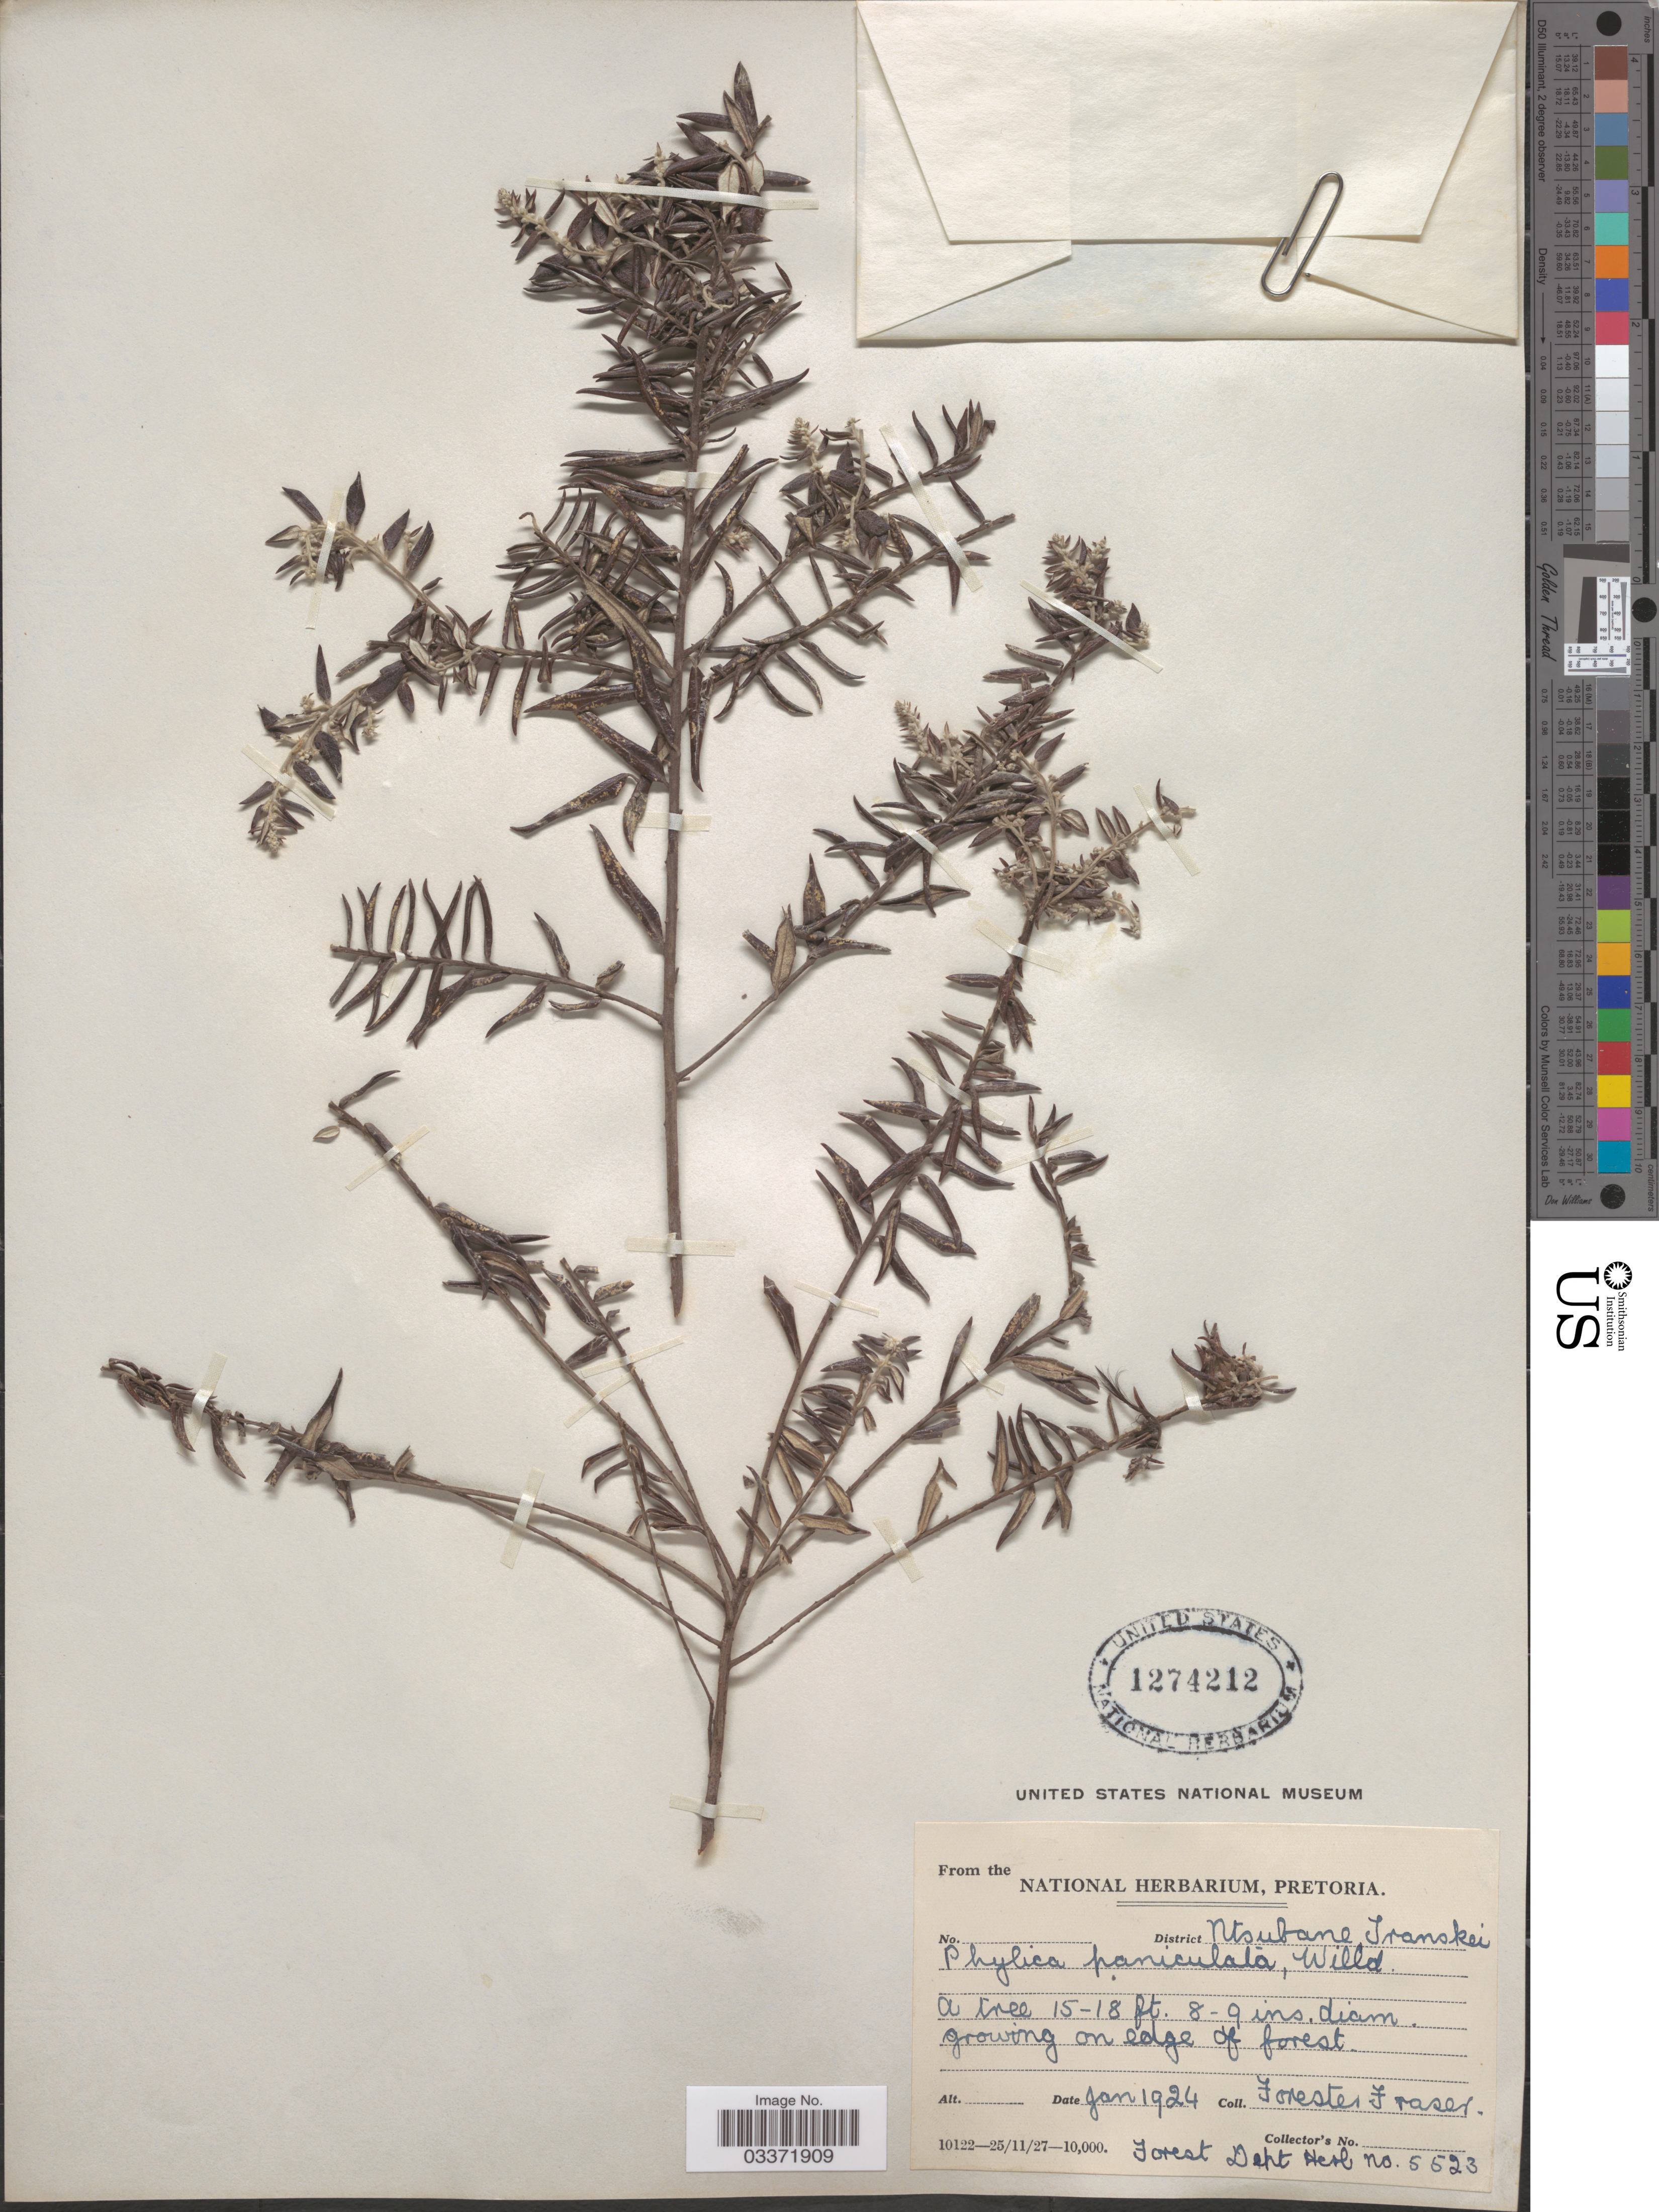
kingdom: Plantae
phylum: Tracheophyta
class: Magnoliopsida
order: Rosales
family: Rhamnaceae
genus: Phylica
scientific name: Phylica paniculata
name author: Willd.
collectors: Forester Fraser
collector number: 5523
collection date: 1924-01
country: South Africa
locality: District Ntsubane Transkei.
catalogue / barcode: US 1274212